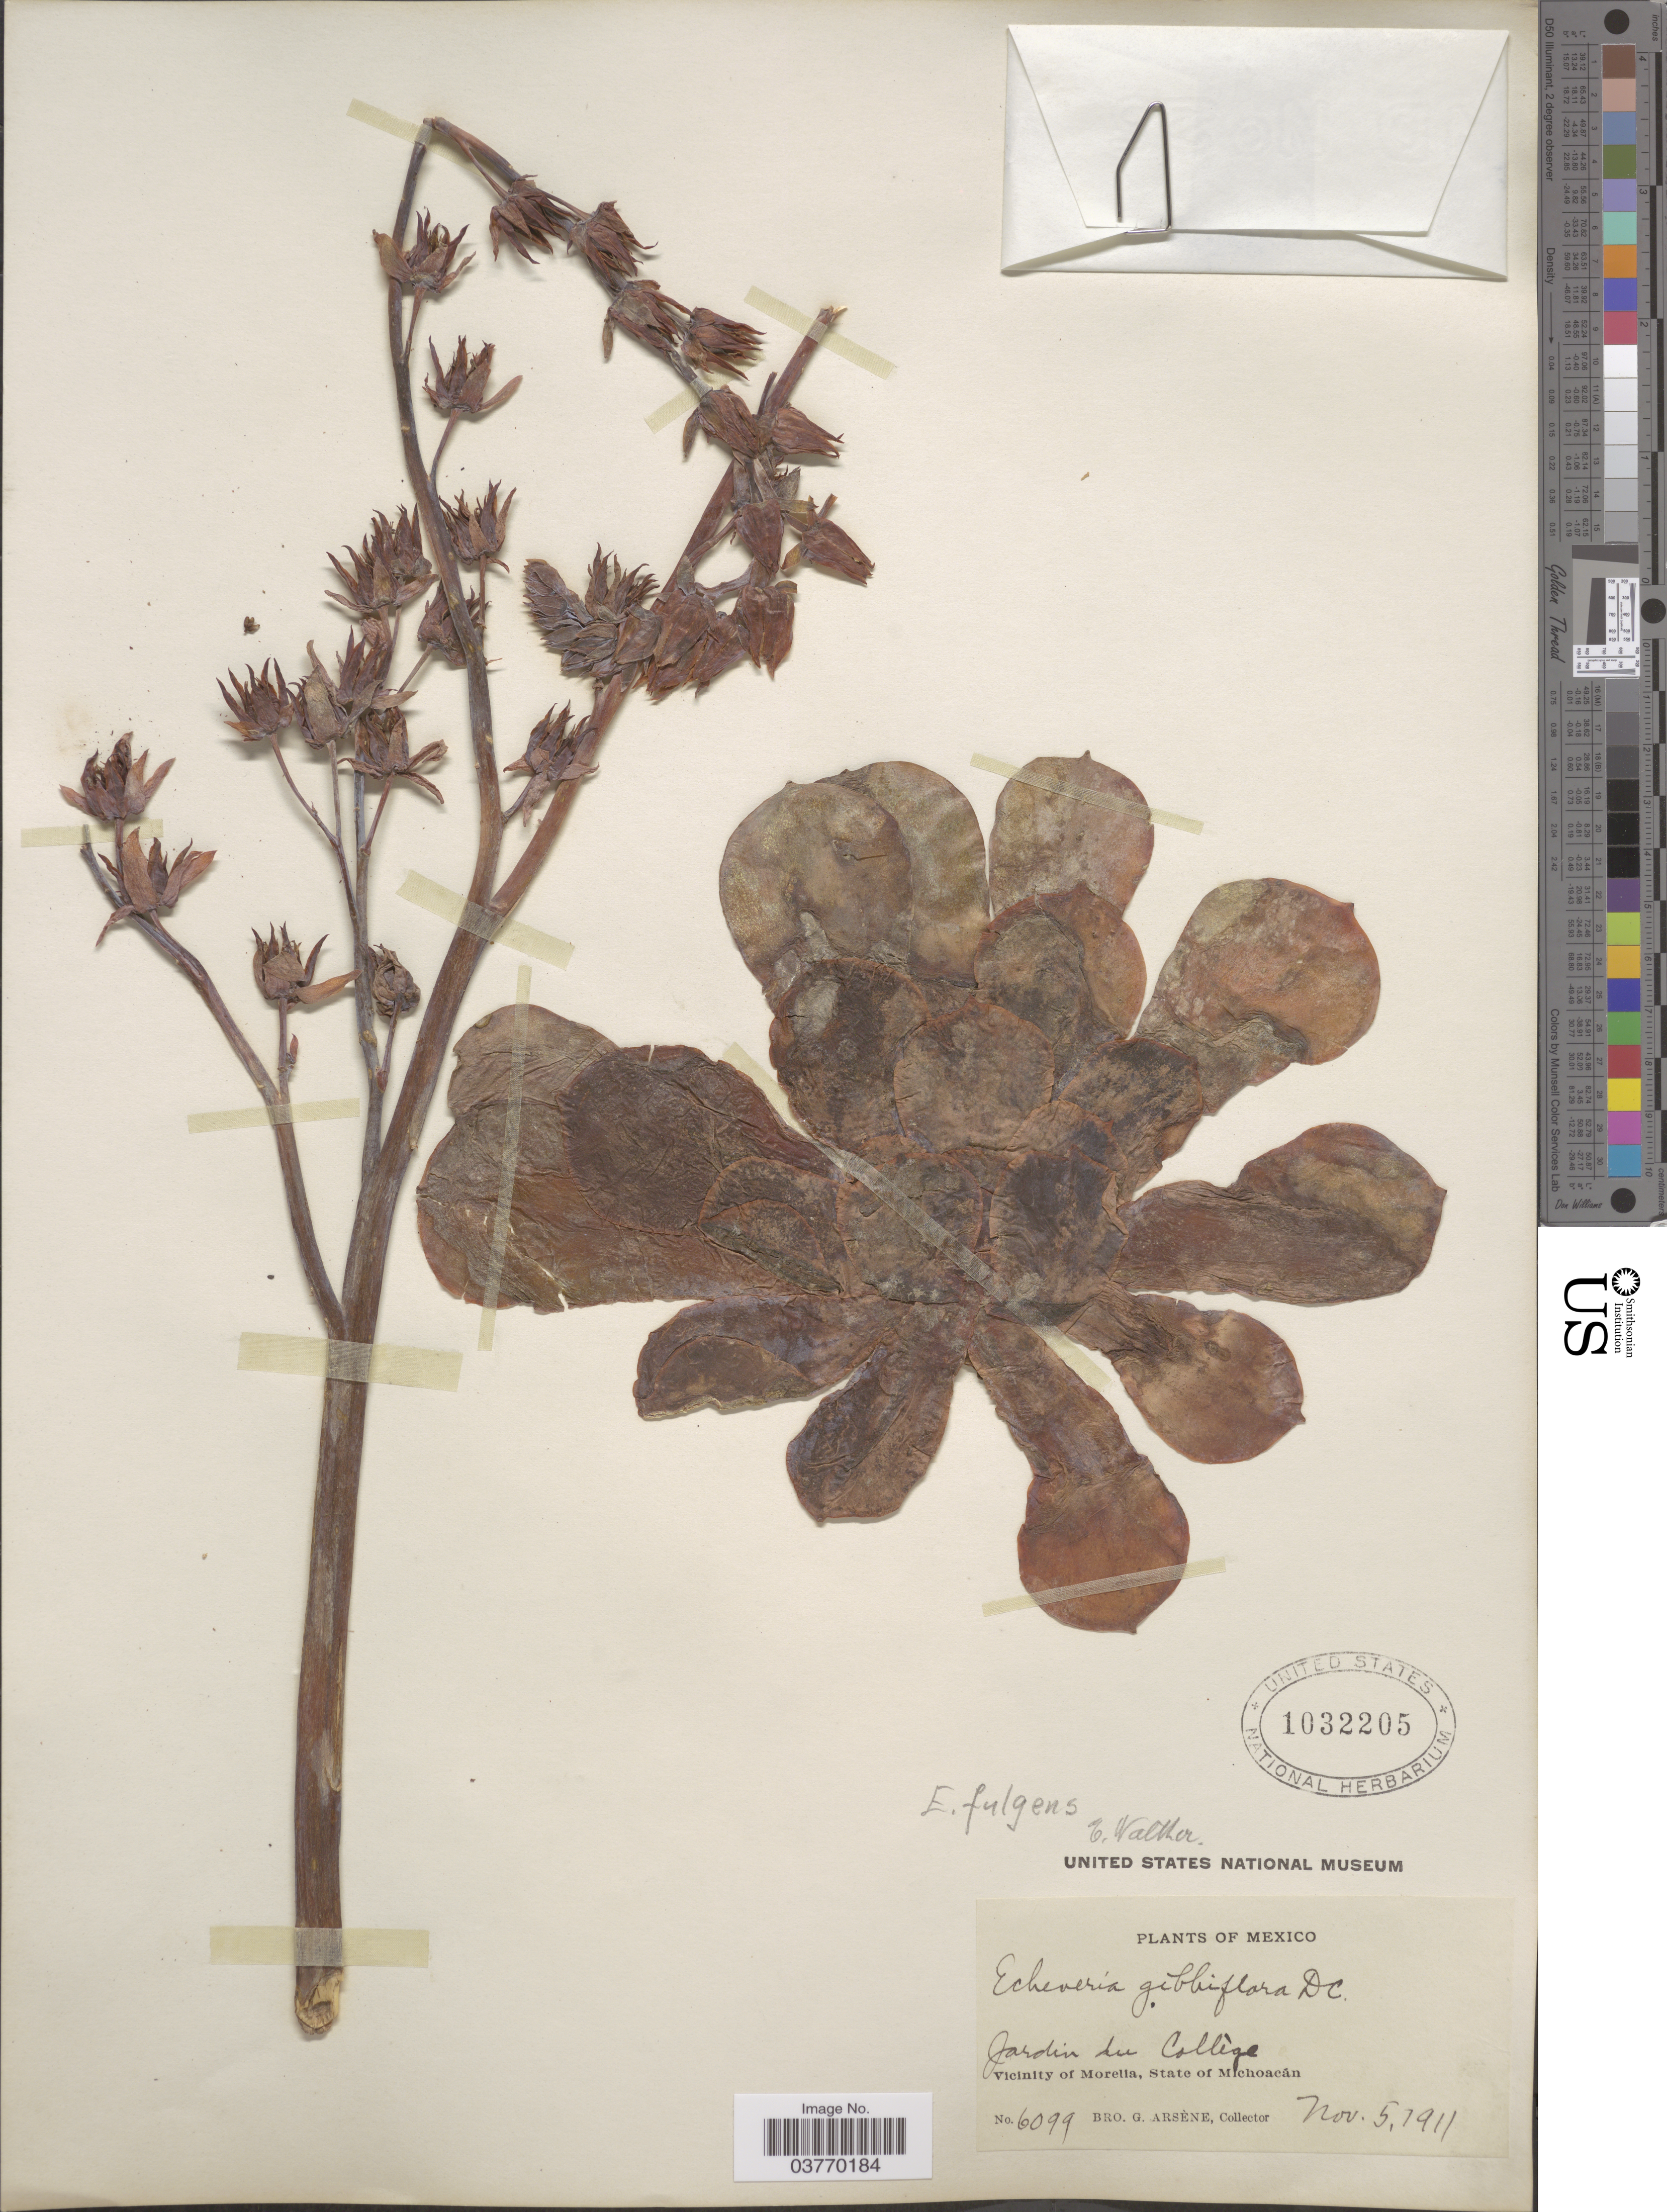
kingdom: Plantae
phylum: Tracheophyta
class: Magnoliopsida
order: Saxifragales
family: Crassulaceae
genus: Echeveria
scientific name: Echeveria fulgens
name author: Lem.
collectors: Bro. G. Arsène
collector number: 6099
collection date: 1911-11-05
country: Mexico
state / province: Michoacán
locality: Jardin du Collège. Vicinity of Morelia.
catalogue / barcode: US 1032205